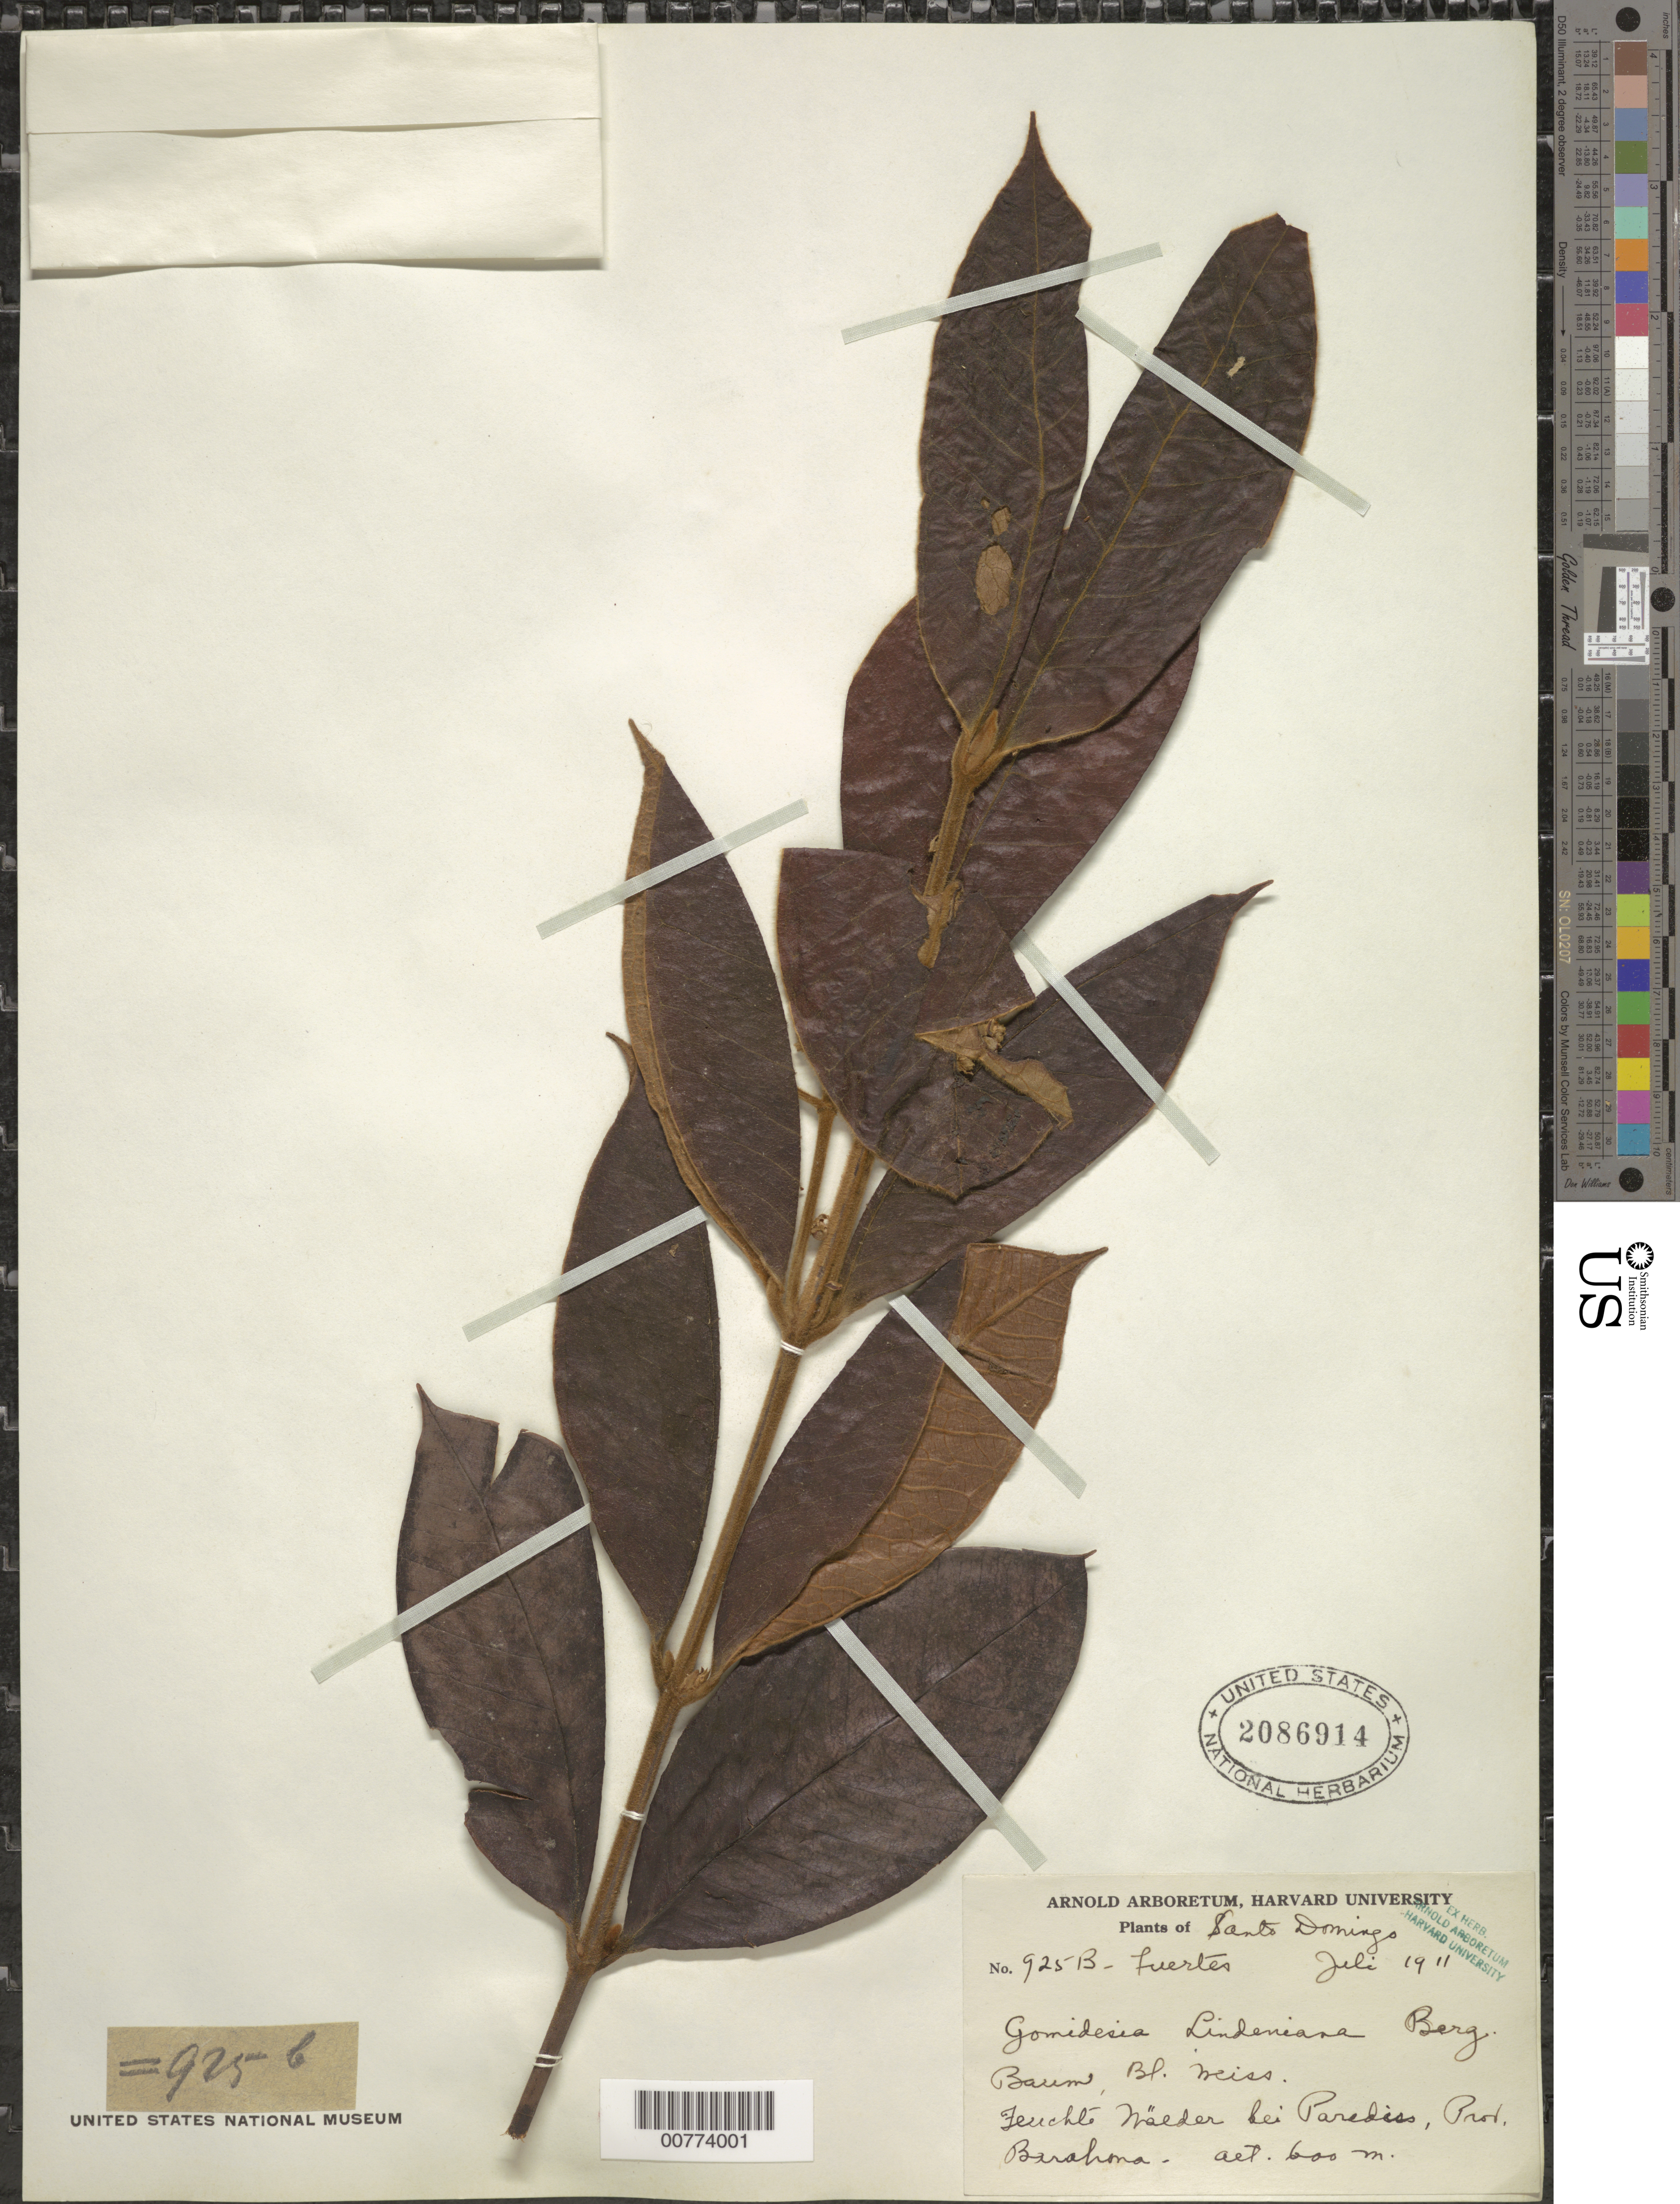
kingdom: Plantae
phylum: Tracheophyta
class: Magnoliopsida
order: Myrtales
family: Myrtaceae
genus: Myrcia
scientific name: Myrcia fenzliana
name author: O. Berg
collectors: M. D. Fuertes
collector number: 925b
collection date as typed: Jul 1911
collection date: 1911-07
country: Dominican Republic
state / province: Barahona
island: Hispaniola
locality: "Feuchte Näeder dei Parediss".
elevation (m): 600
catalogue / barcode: US 2086914